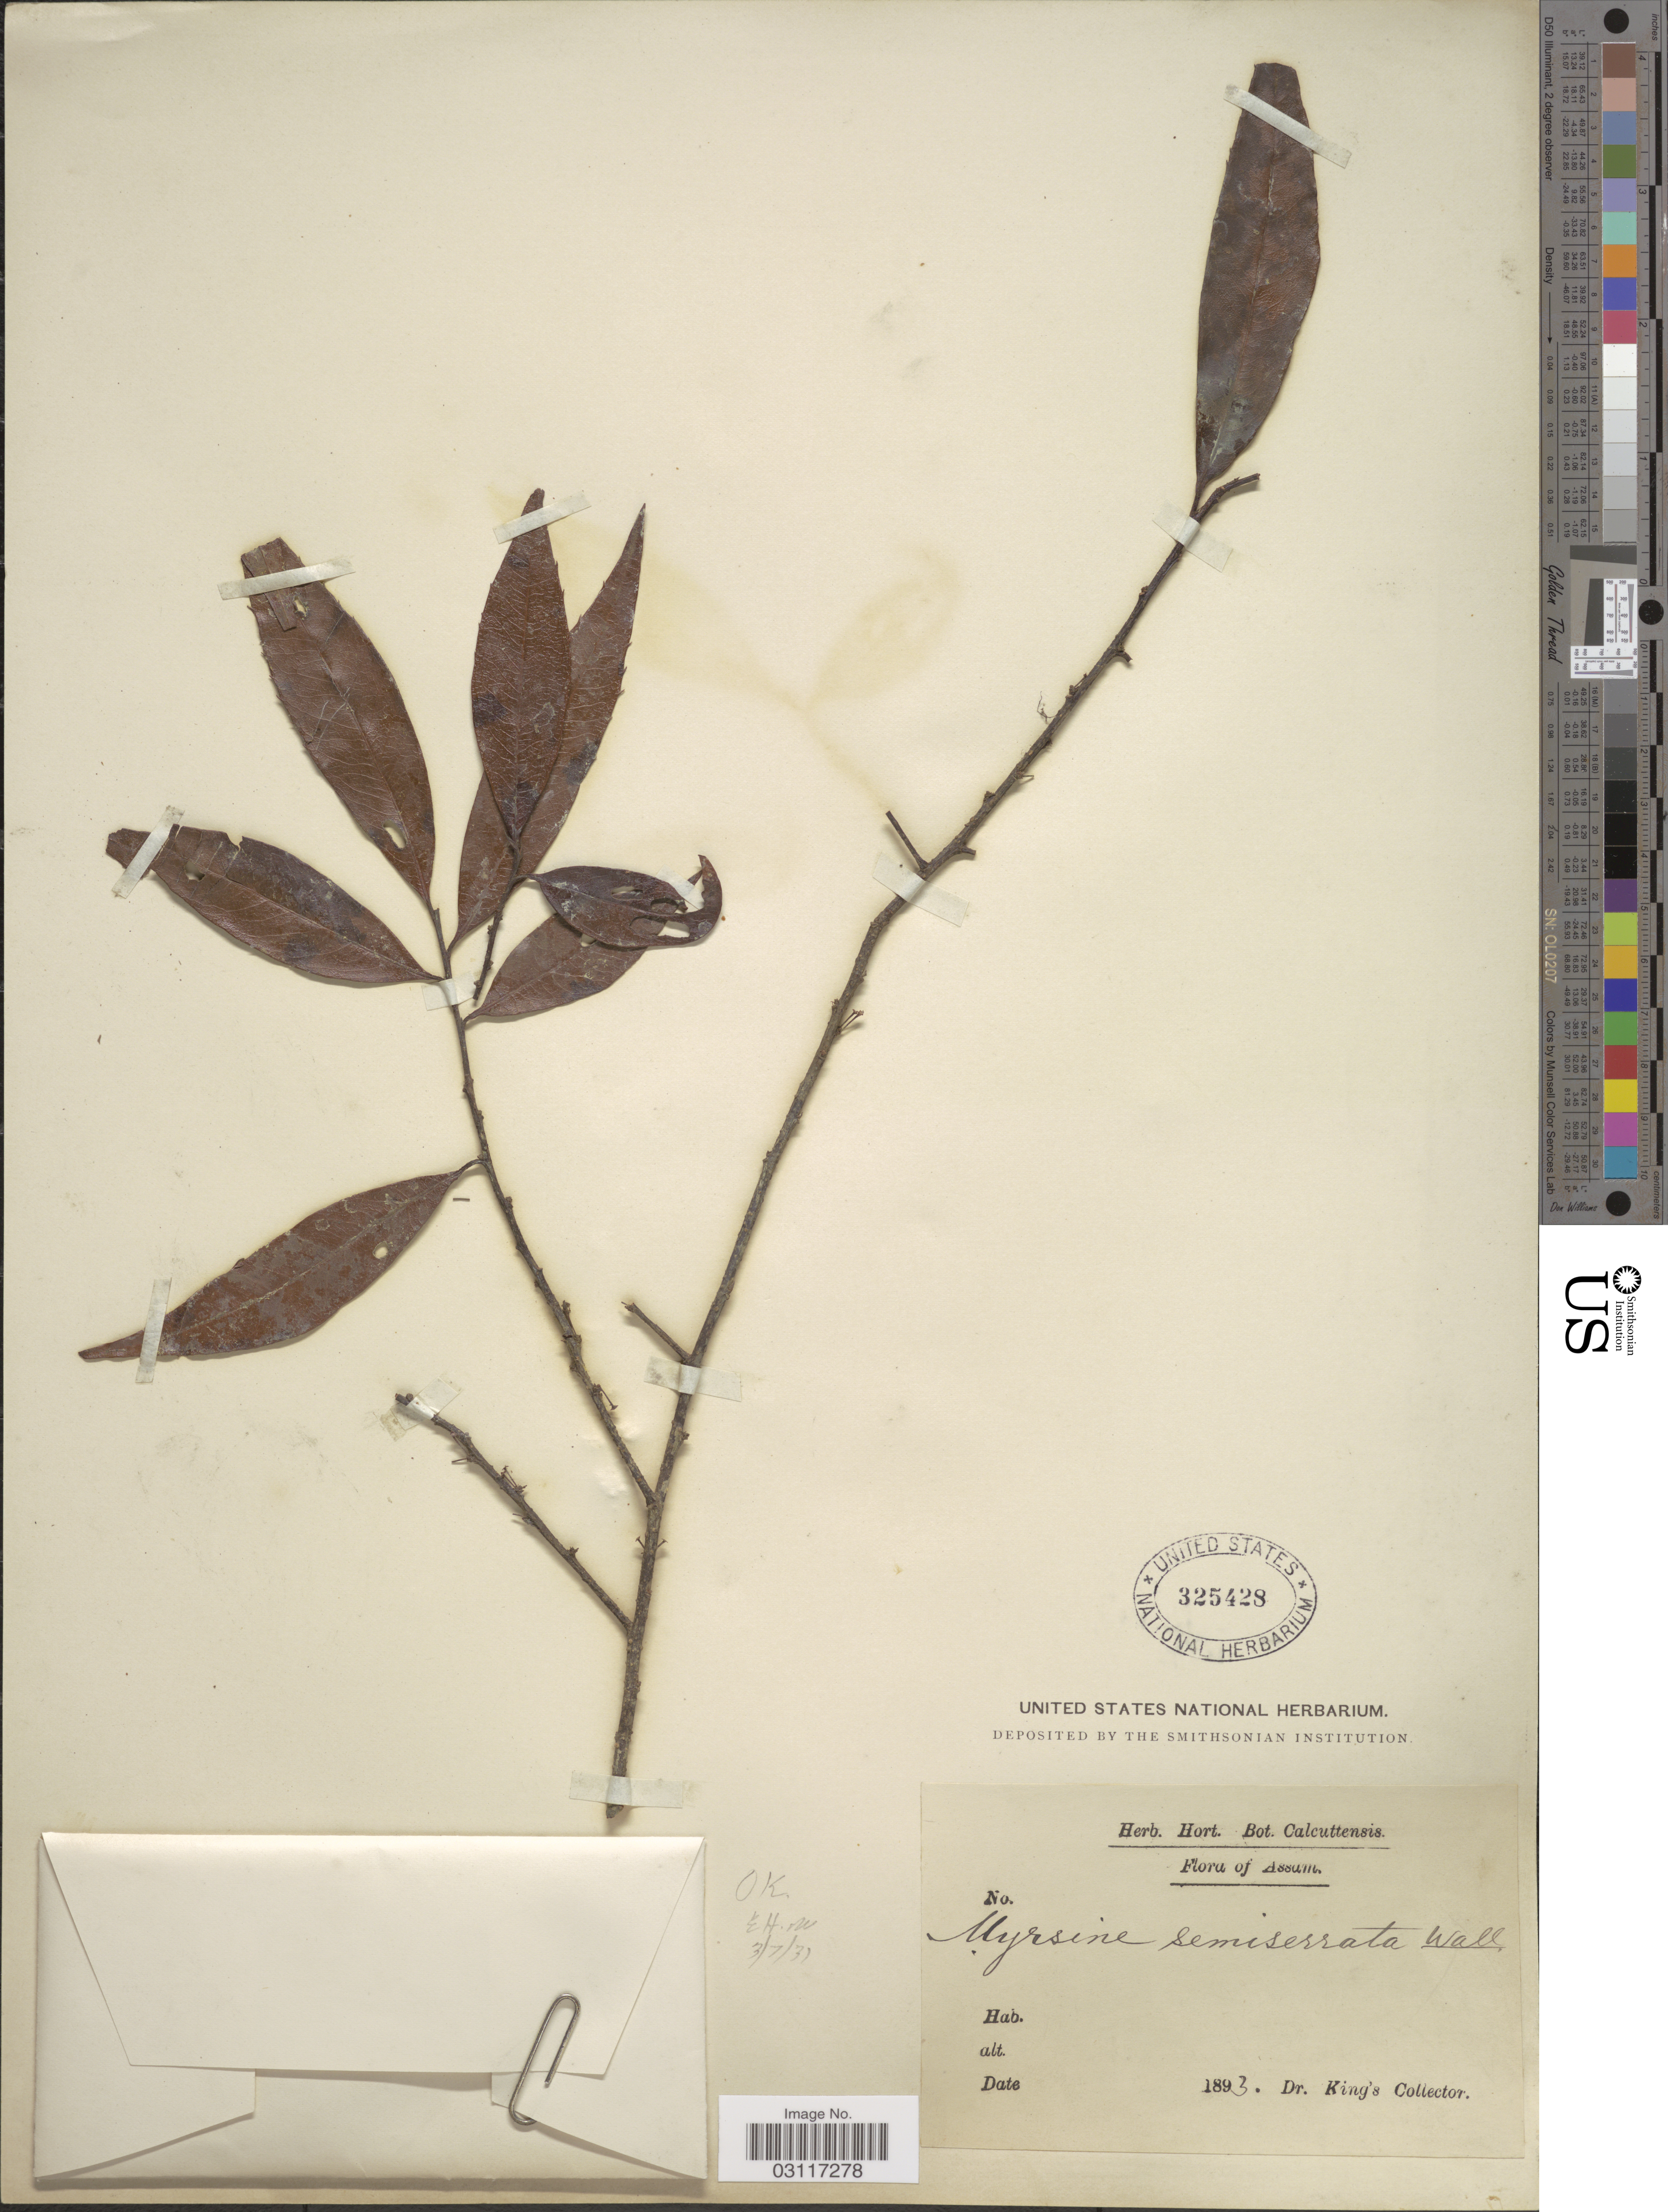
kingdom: Plantae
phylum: Tracheophyta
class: Magnoliopsida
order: Ericales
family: Primulaceae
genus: Myrsine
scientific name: Myrsine semiserrata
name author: Wall.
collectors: Dr. King's collector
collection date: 1893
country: India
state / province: Assam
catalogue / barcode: US 325428